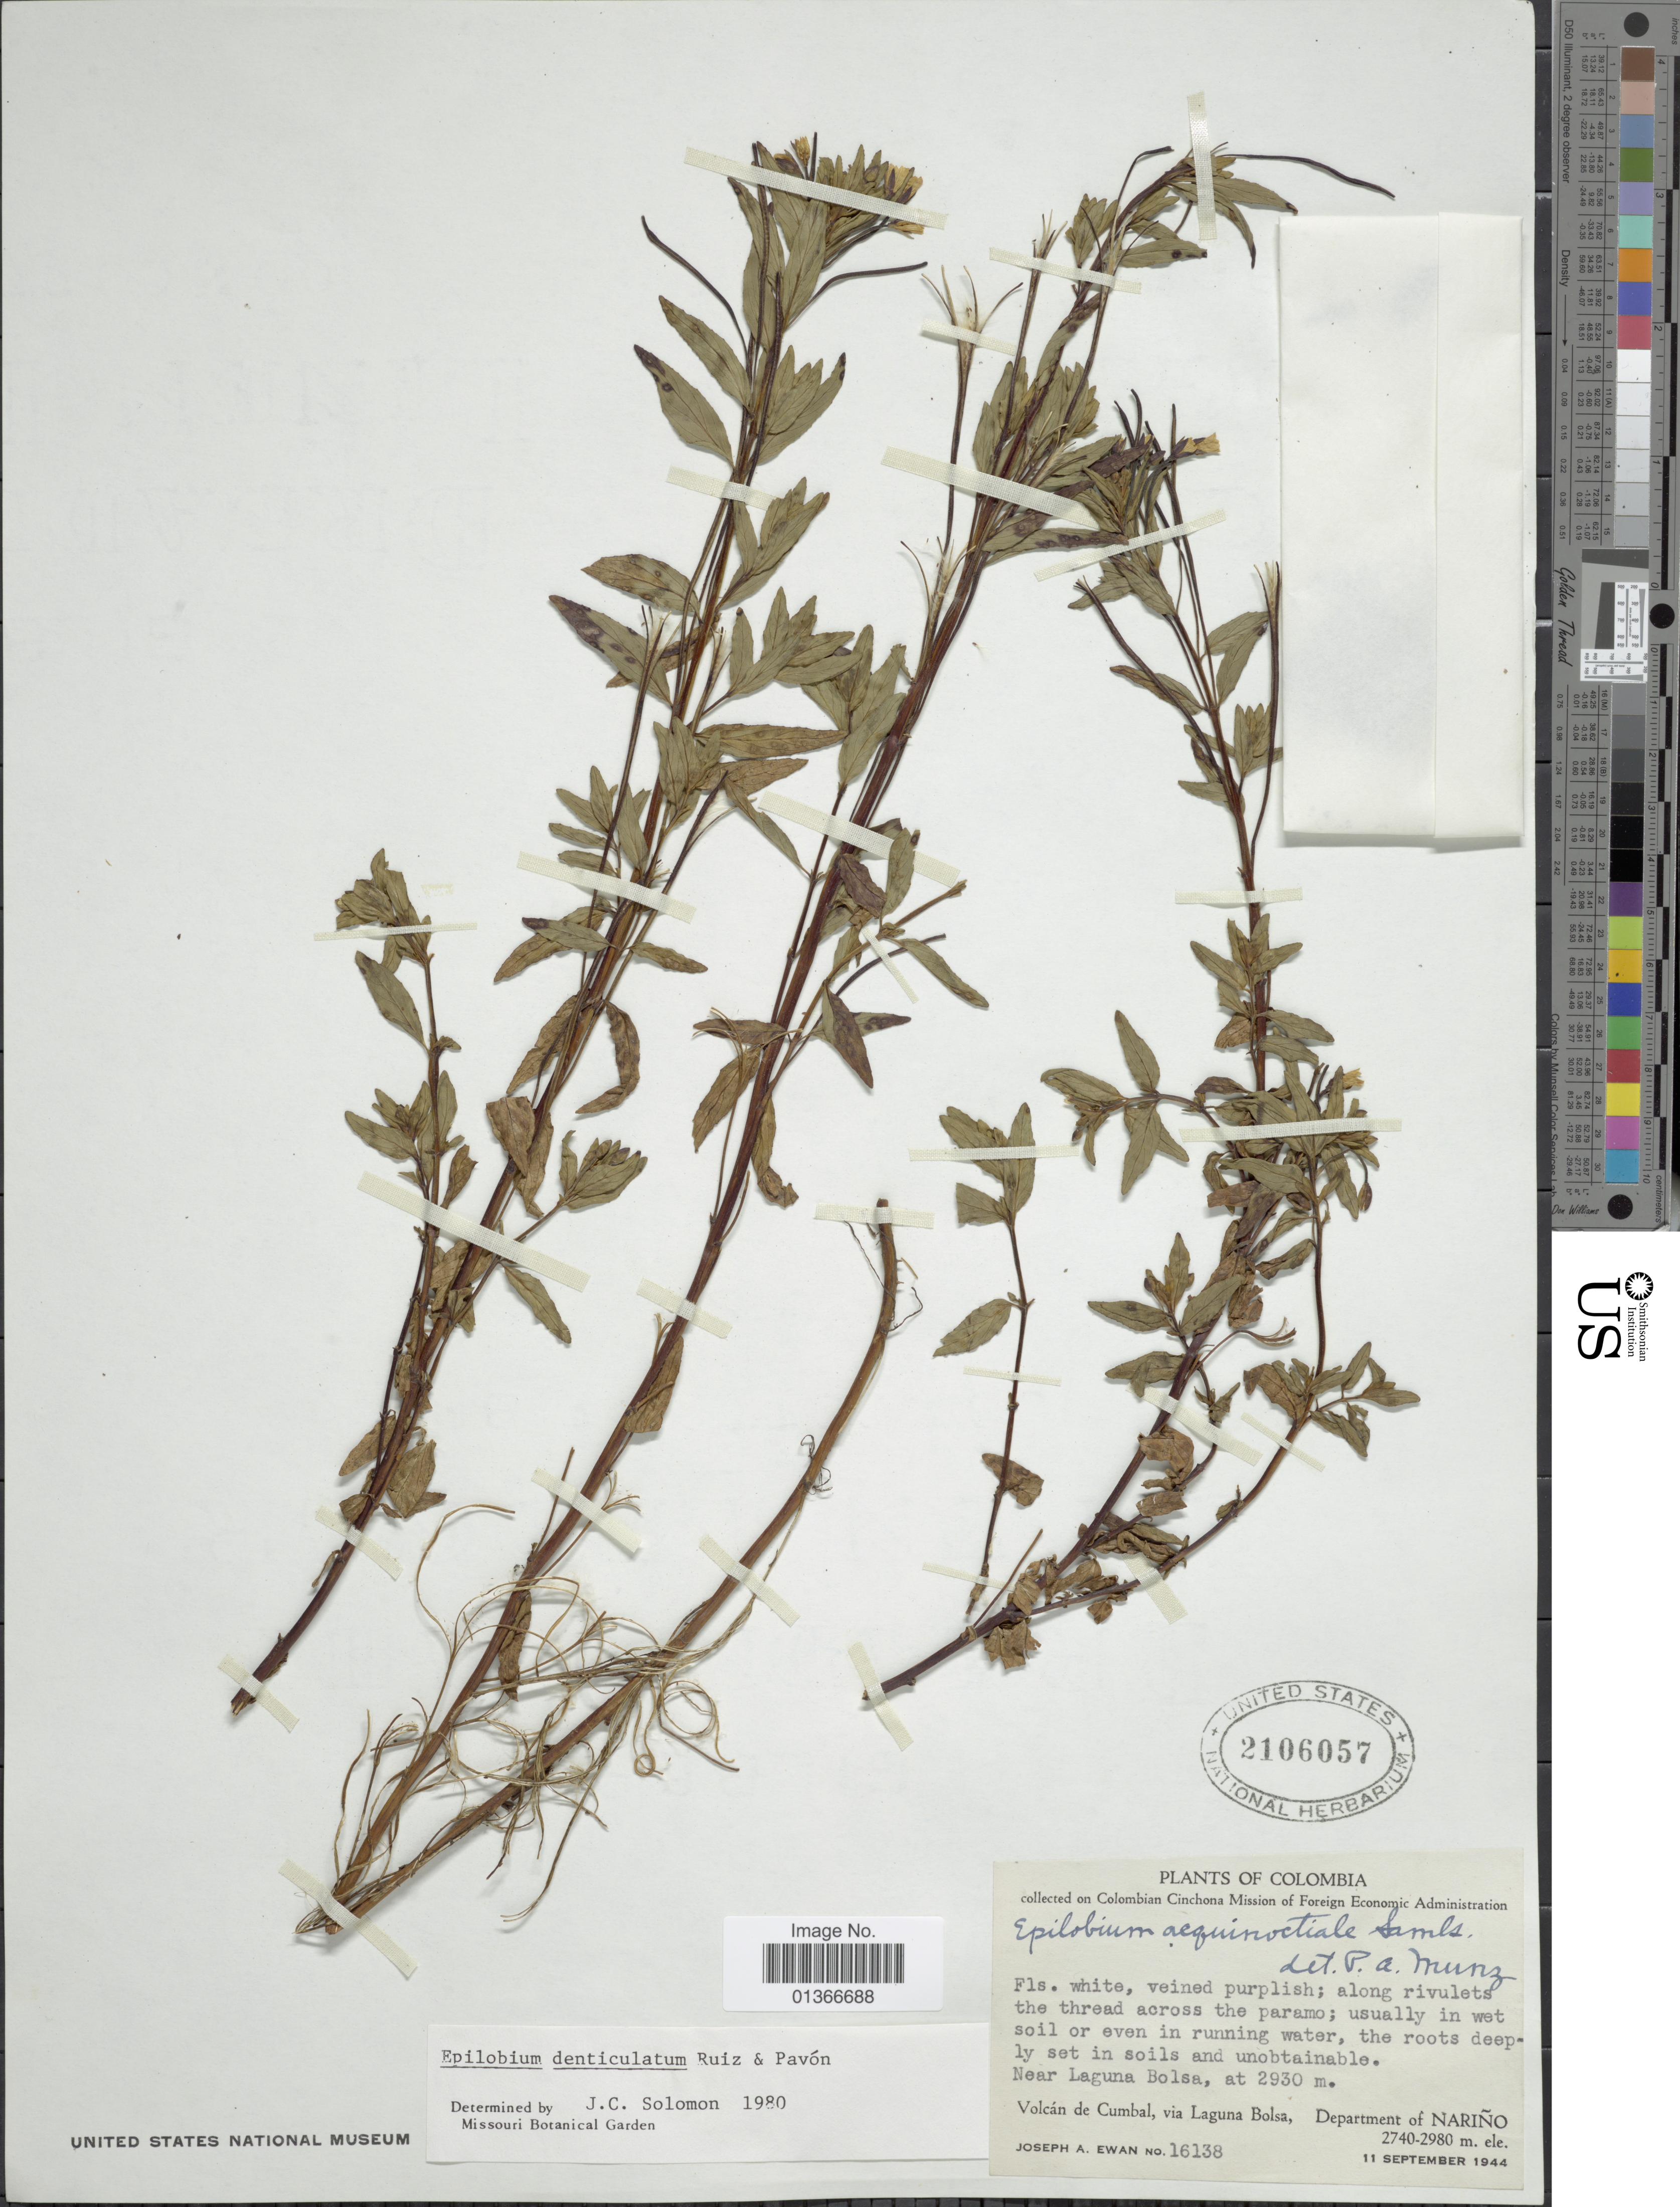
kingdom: Plantae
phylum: Tracheophyta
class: Magnoliopsida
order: Myrtales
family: Onagraceae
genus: Epilobium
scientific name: Epilobium denticulatum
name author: Ruiz & Pav.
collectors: J. A. Ewan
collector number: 16138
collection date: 1944-09-11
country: Colombia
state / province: Nariño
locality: Volcán de Cumbal, via Laguna Bolsa.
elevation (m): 2740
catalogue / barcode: US 2106057